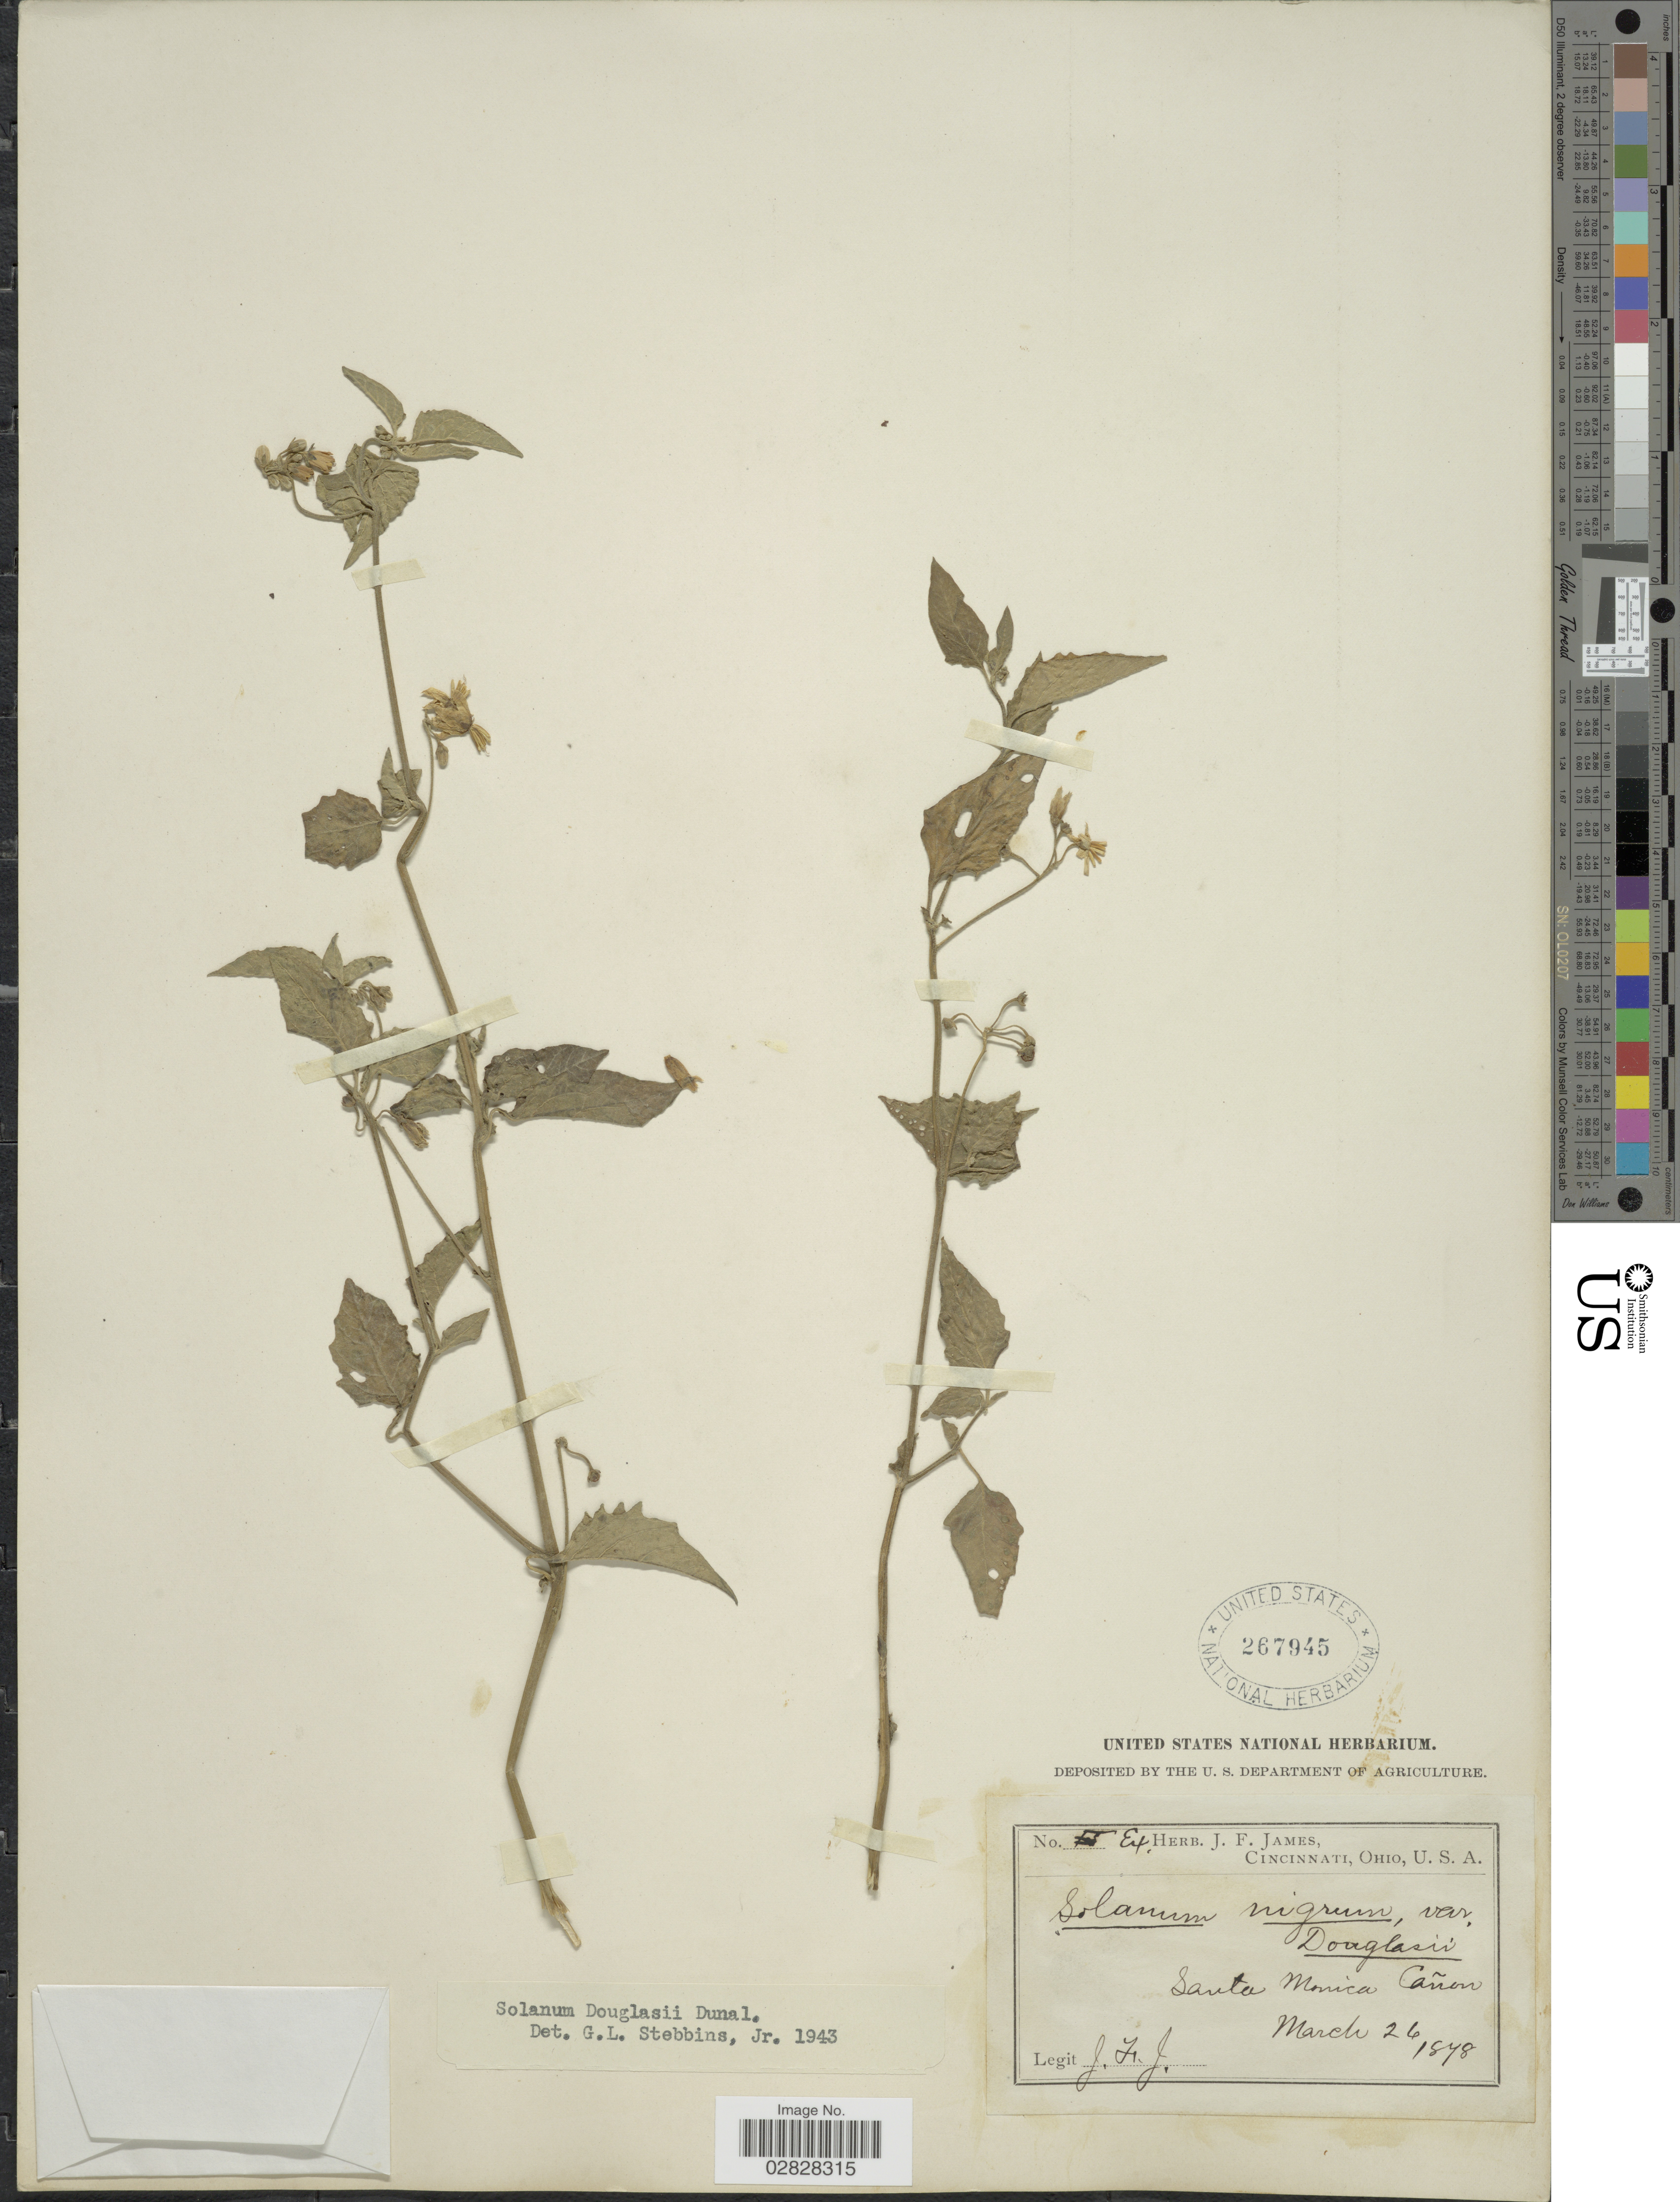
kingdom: Plantae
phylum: Tracheophyta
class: Magnoliopsida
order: Solanales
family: Solanaceae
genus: Solanum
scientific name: Solanum douglasii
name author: Dunal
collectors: J. James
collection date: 1878-03-26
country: United States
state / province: Ohio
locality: Santa Monica Cañon.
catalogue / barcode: US 267945